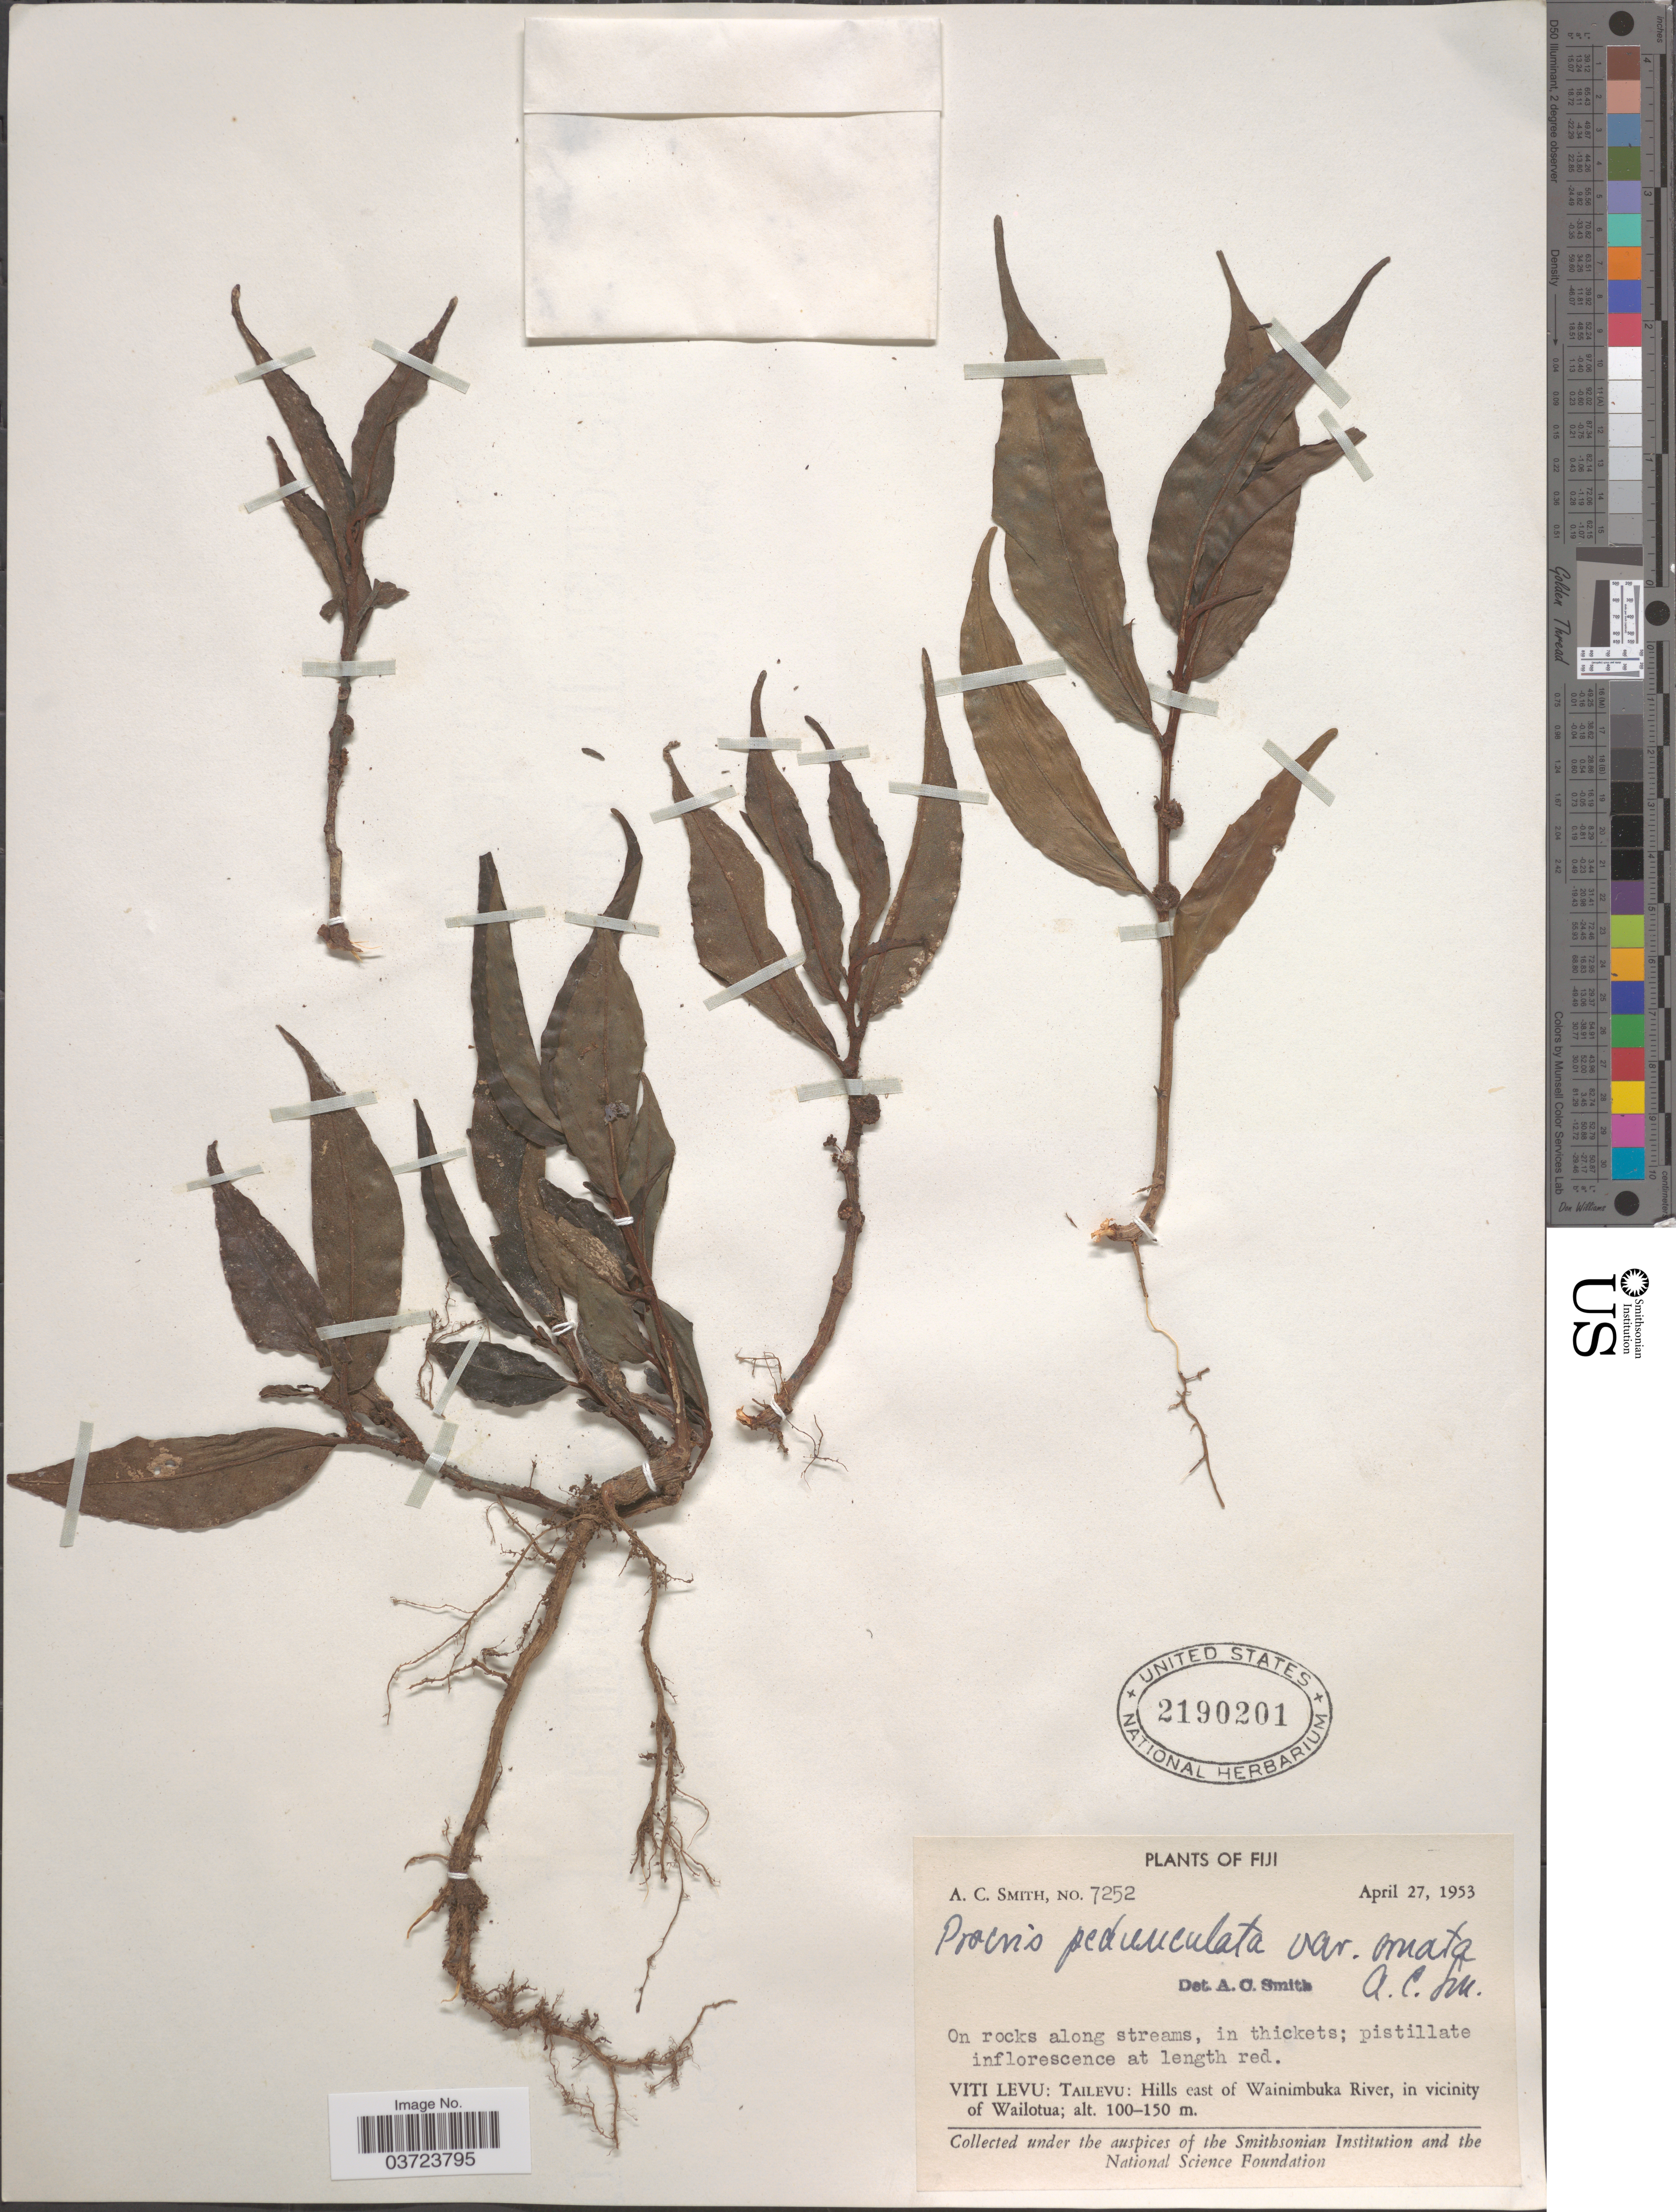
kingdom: Plantae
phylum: Tracheophyta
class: Magnoliopsida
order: Rosales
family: Urticaceae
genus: Procris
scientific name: Procris pedunculata var. ornata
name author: A.C. Sm.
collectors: A. C. Smith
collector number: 7252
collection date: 1953-04-27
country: Fiji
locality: Viti Levu: Tailevu: Hills eastt of Wainimbuka River, in vicinity of Wailotua.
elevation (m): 100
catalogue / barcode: US 2190201